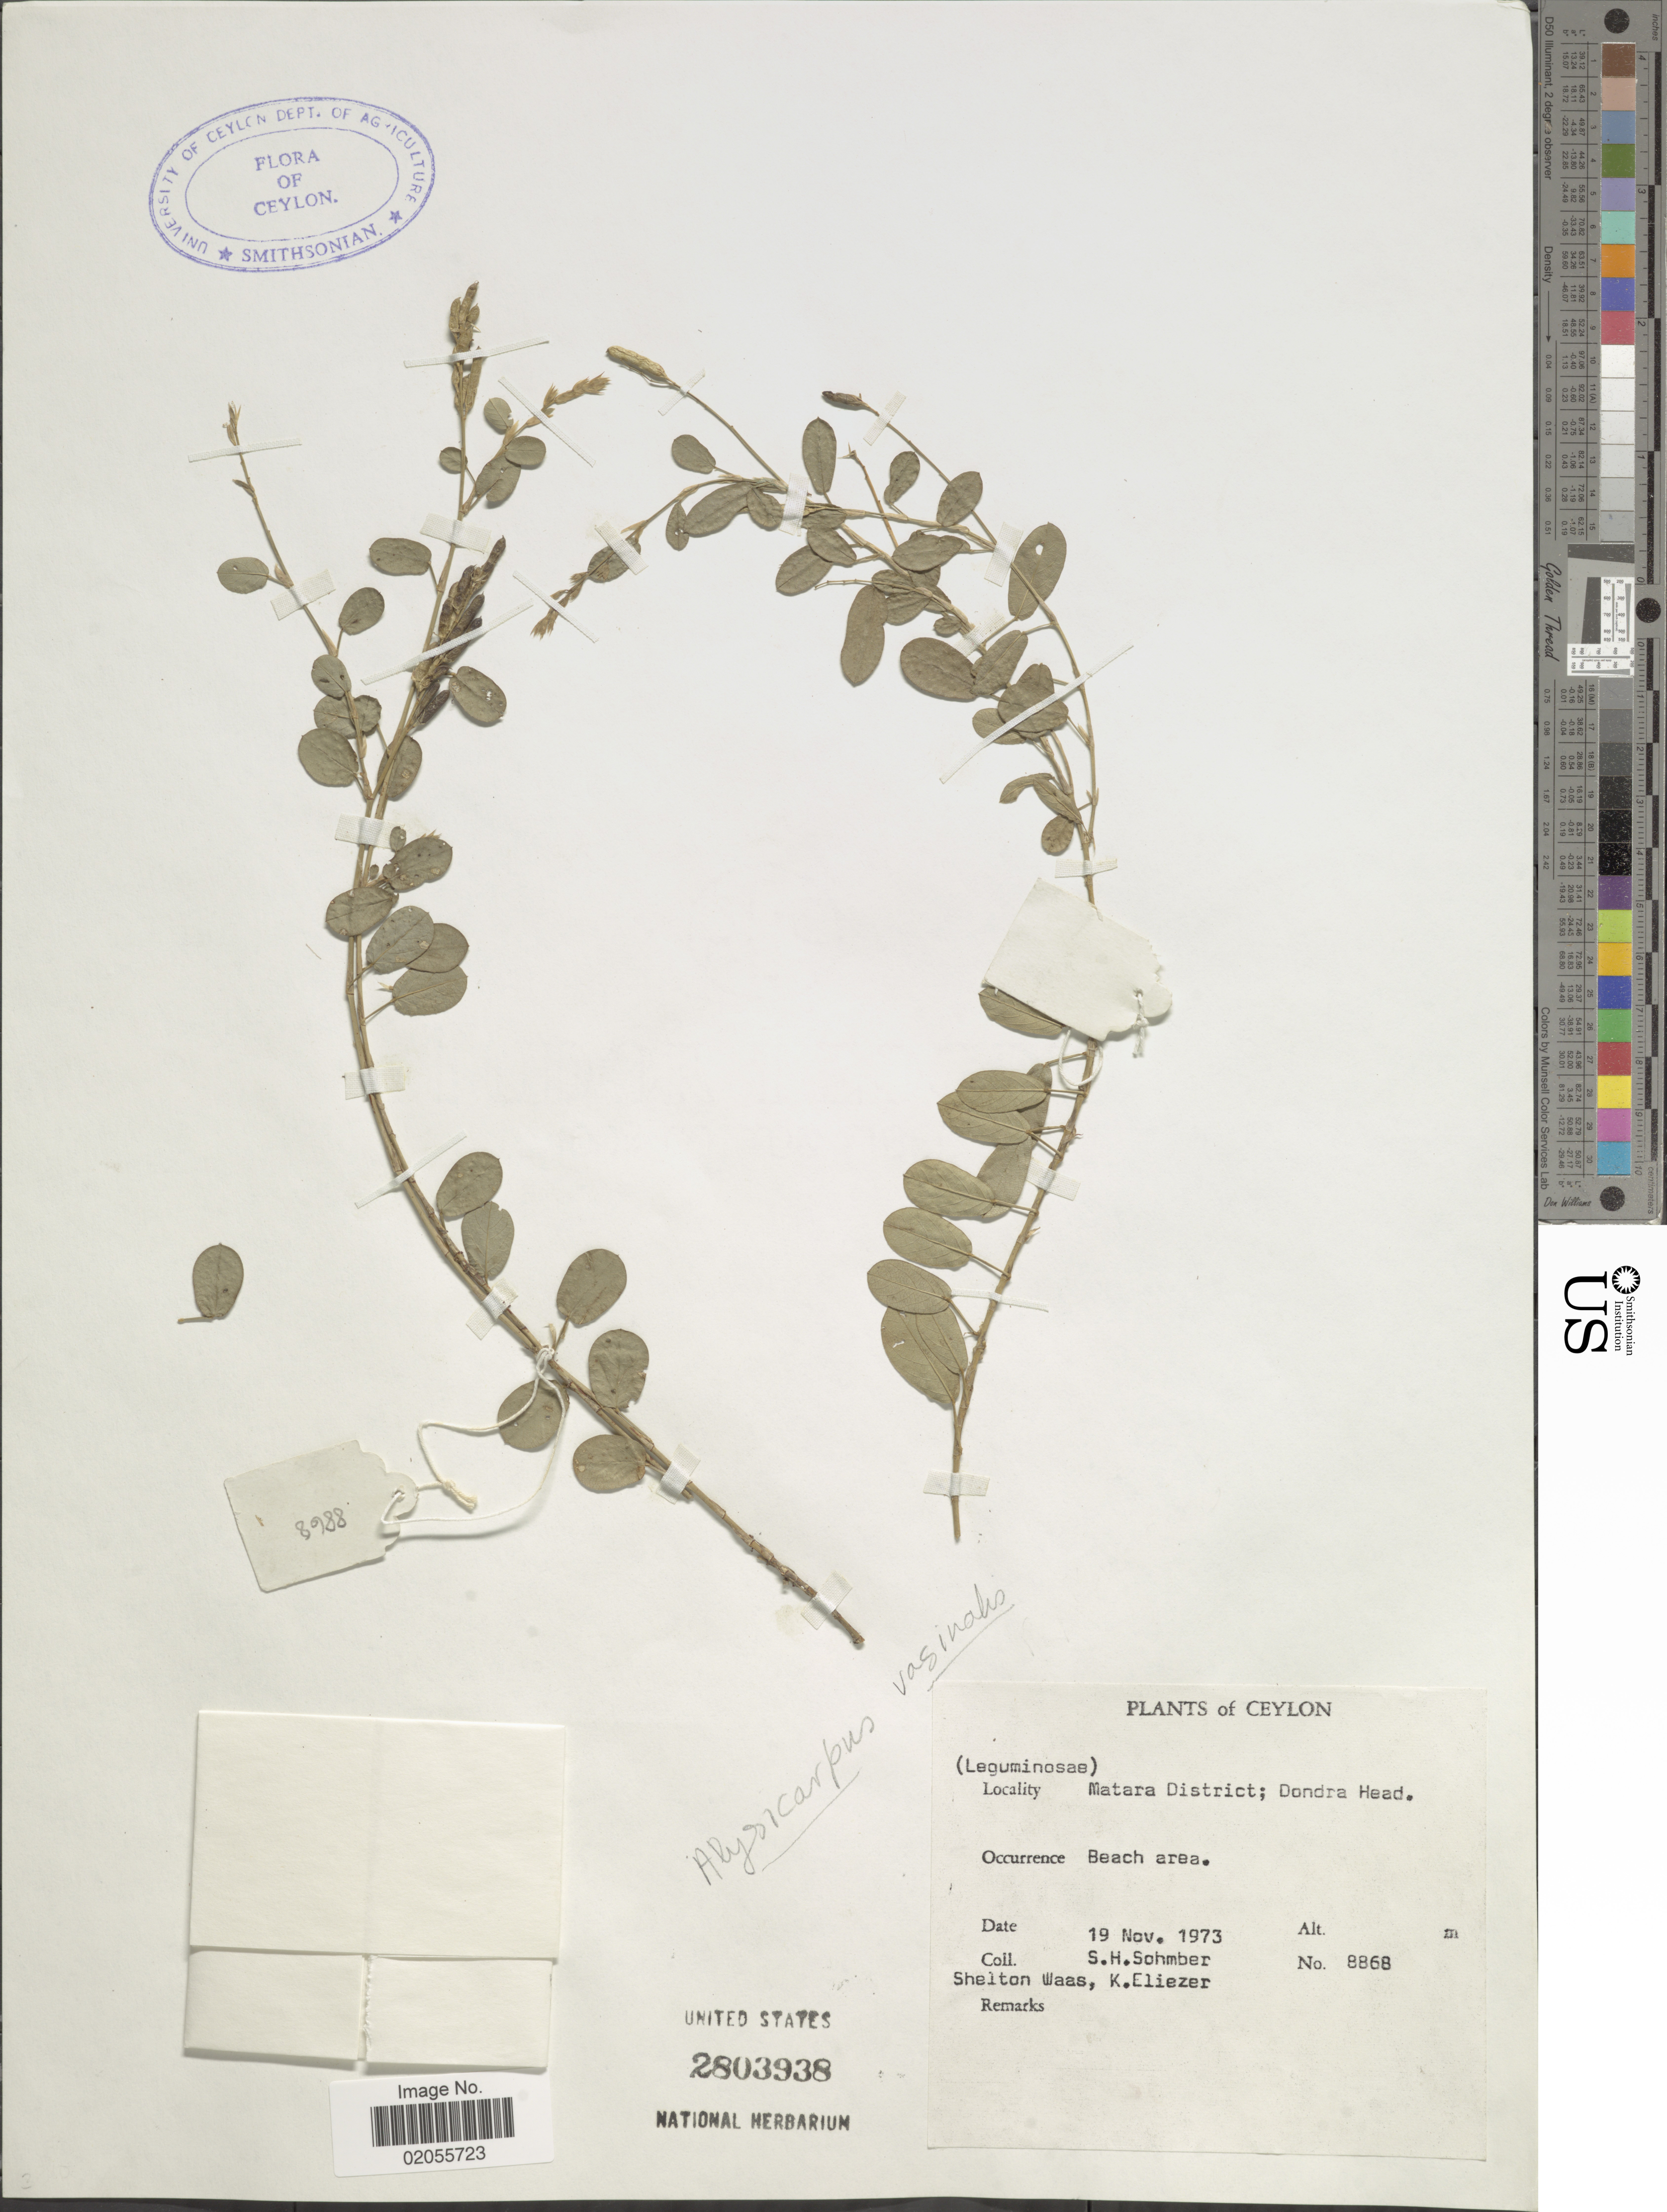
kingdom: Plantae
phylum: Tracheophyta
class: Magnoliopsida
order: Fabales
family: Fabaceae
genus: Alysicarpus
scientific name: Alysicarpus vaginalis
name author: (L.) DC.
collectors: S. H. Sohmer, S. Waas & K. Eliezer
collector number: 8868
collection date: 1973-11-19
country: Sri Lanka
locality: Ceylon, Matara District; Dondra Head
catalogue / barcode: US 2803938